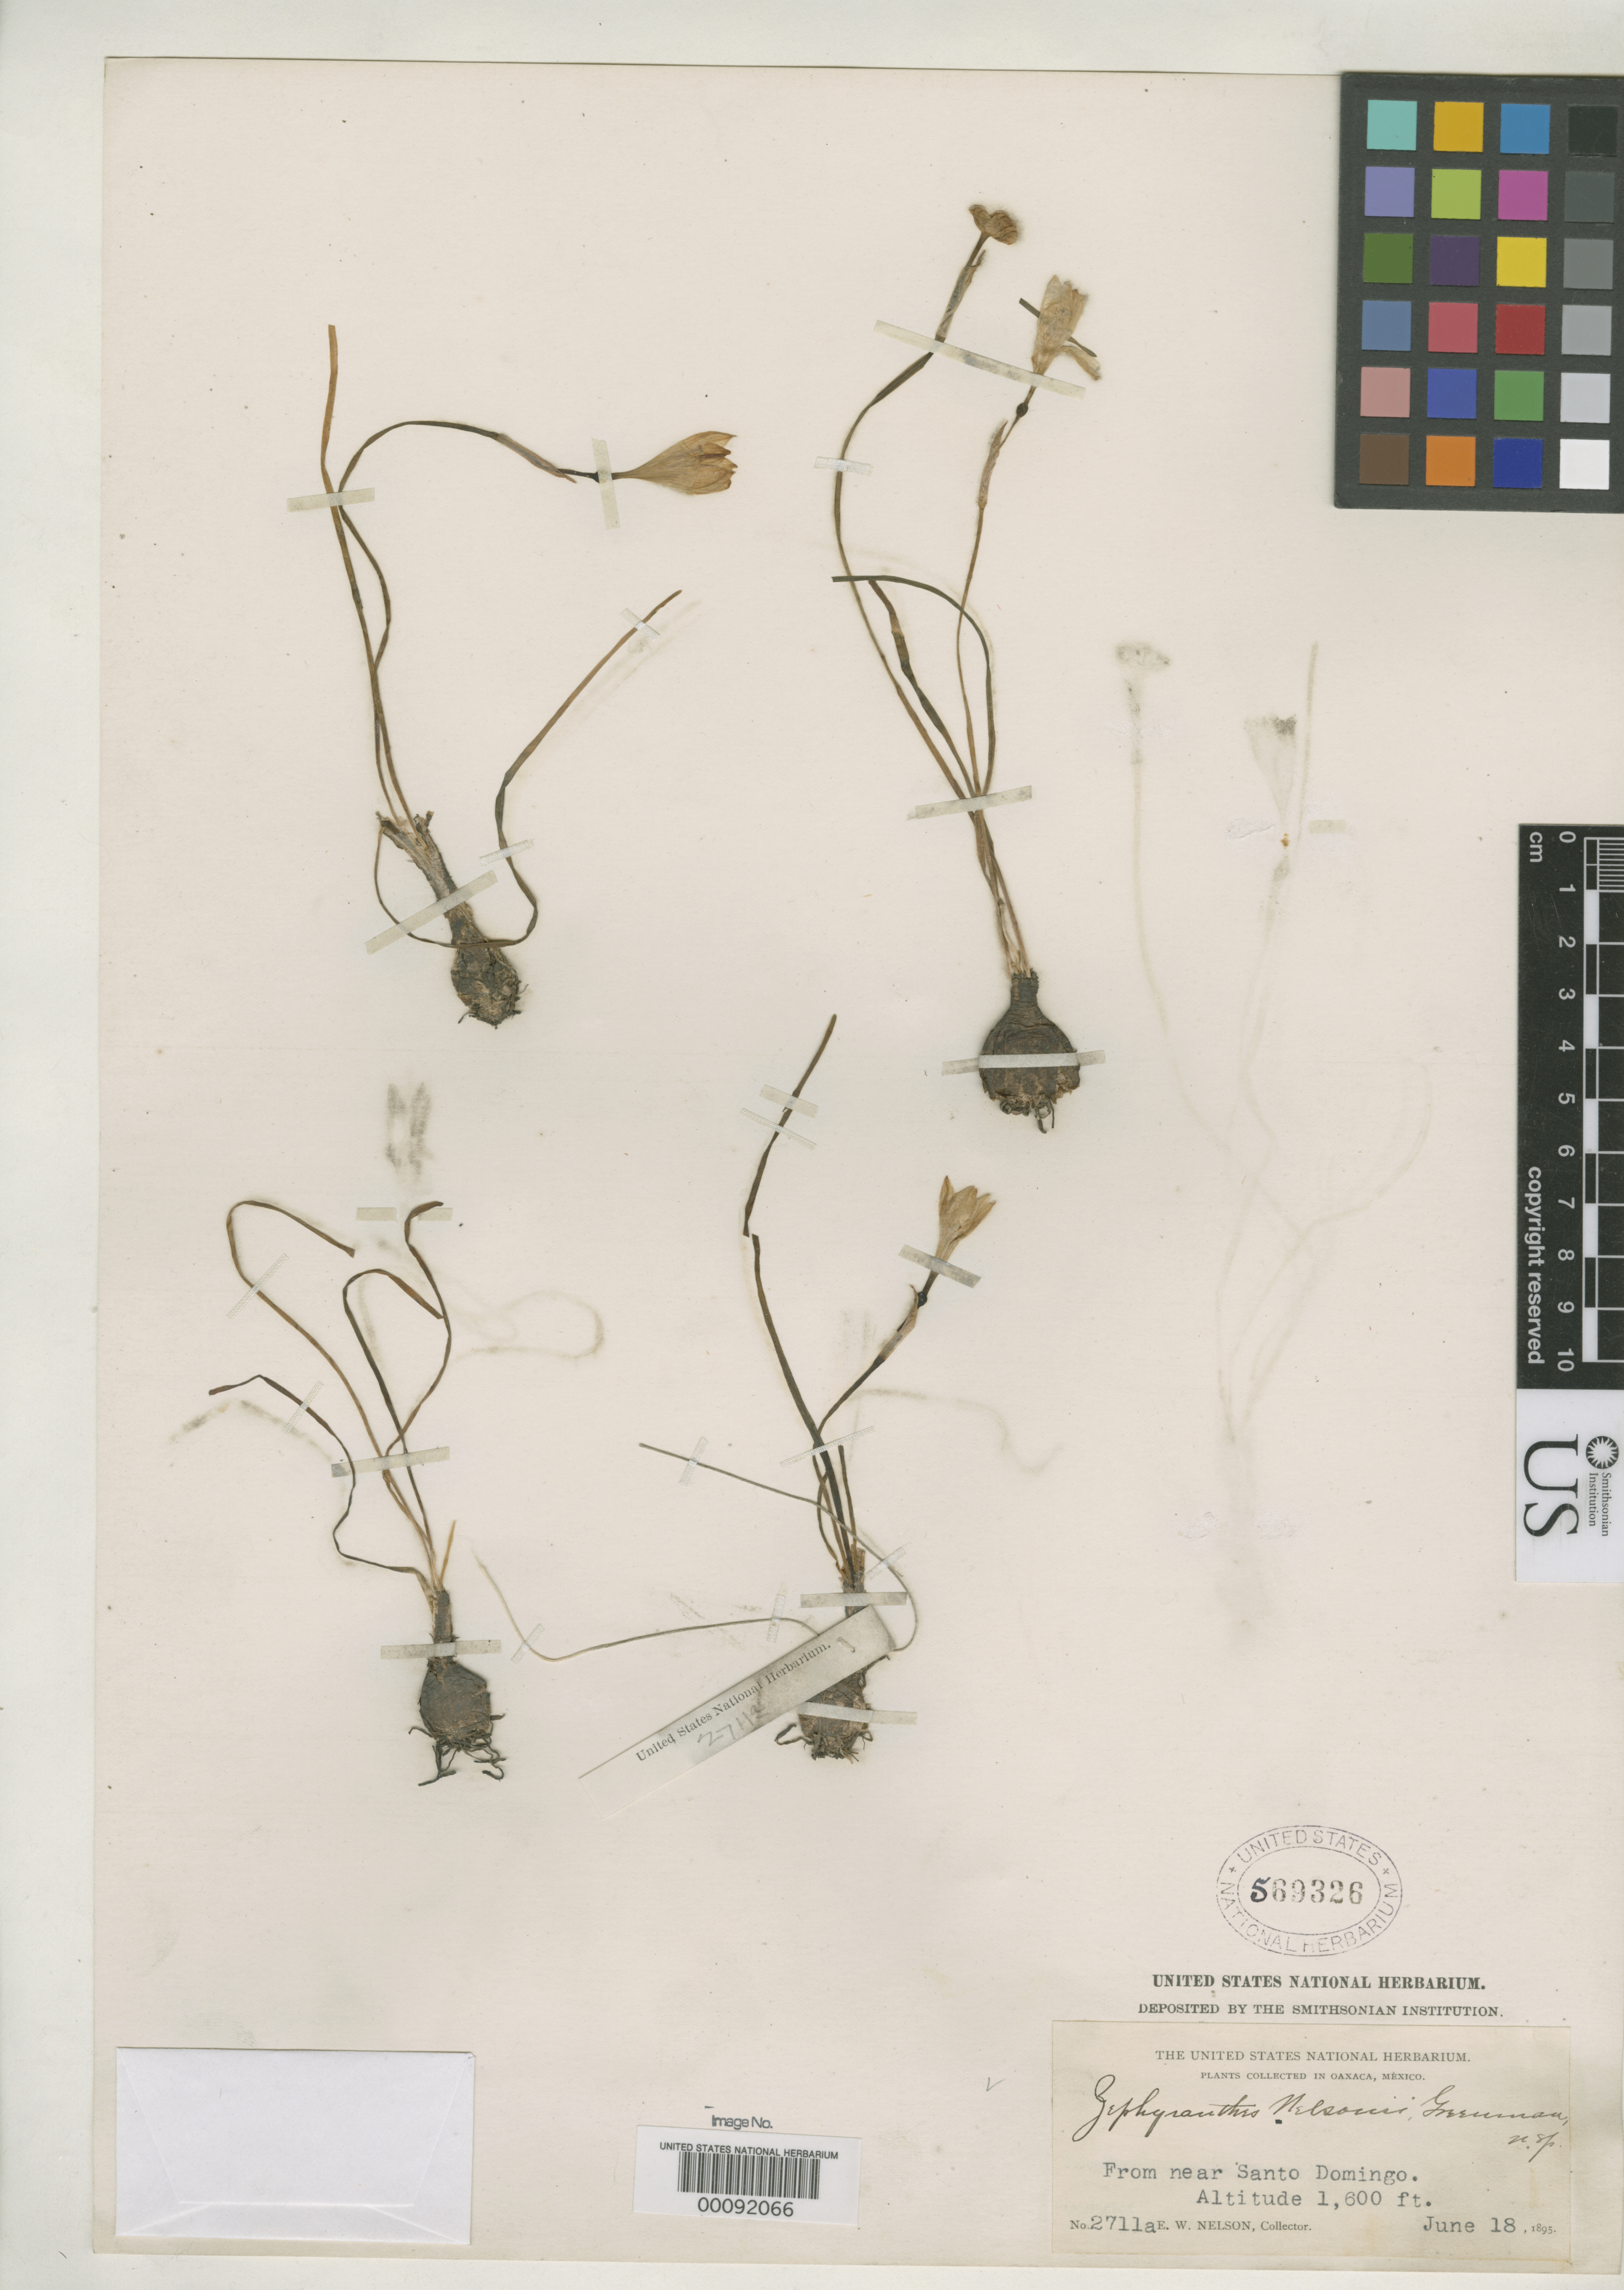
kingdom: Plantae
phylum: Tracheophyta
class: Liliopsida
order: Asparagales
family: Amaryllidaceae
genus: Zephyranthes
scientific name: Zephyranthes nelsonii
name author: Greenm.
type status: Syntype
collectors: E. W. Nelson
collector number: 2711 a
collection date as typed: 18 Jun 1895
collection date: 1895-06-18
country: Mexico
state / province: Oaxaca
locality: Near Santo Domingo.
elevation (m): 500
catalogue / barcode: US 569326